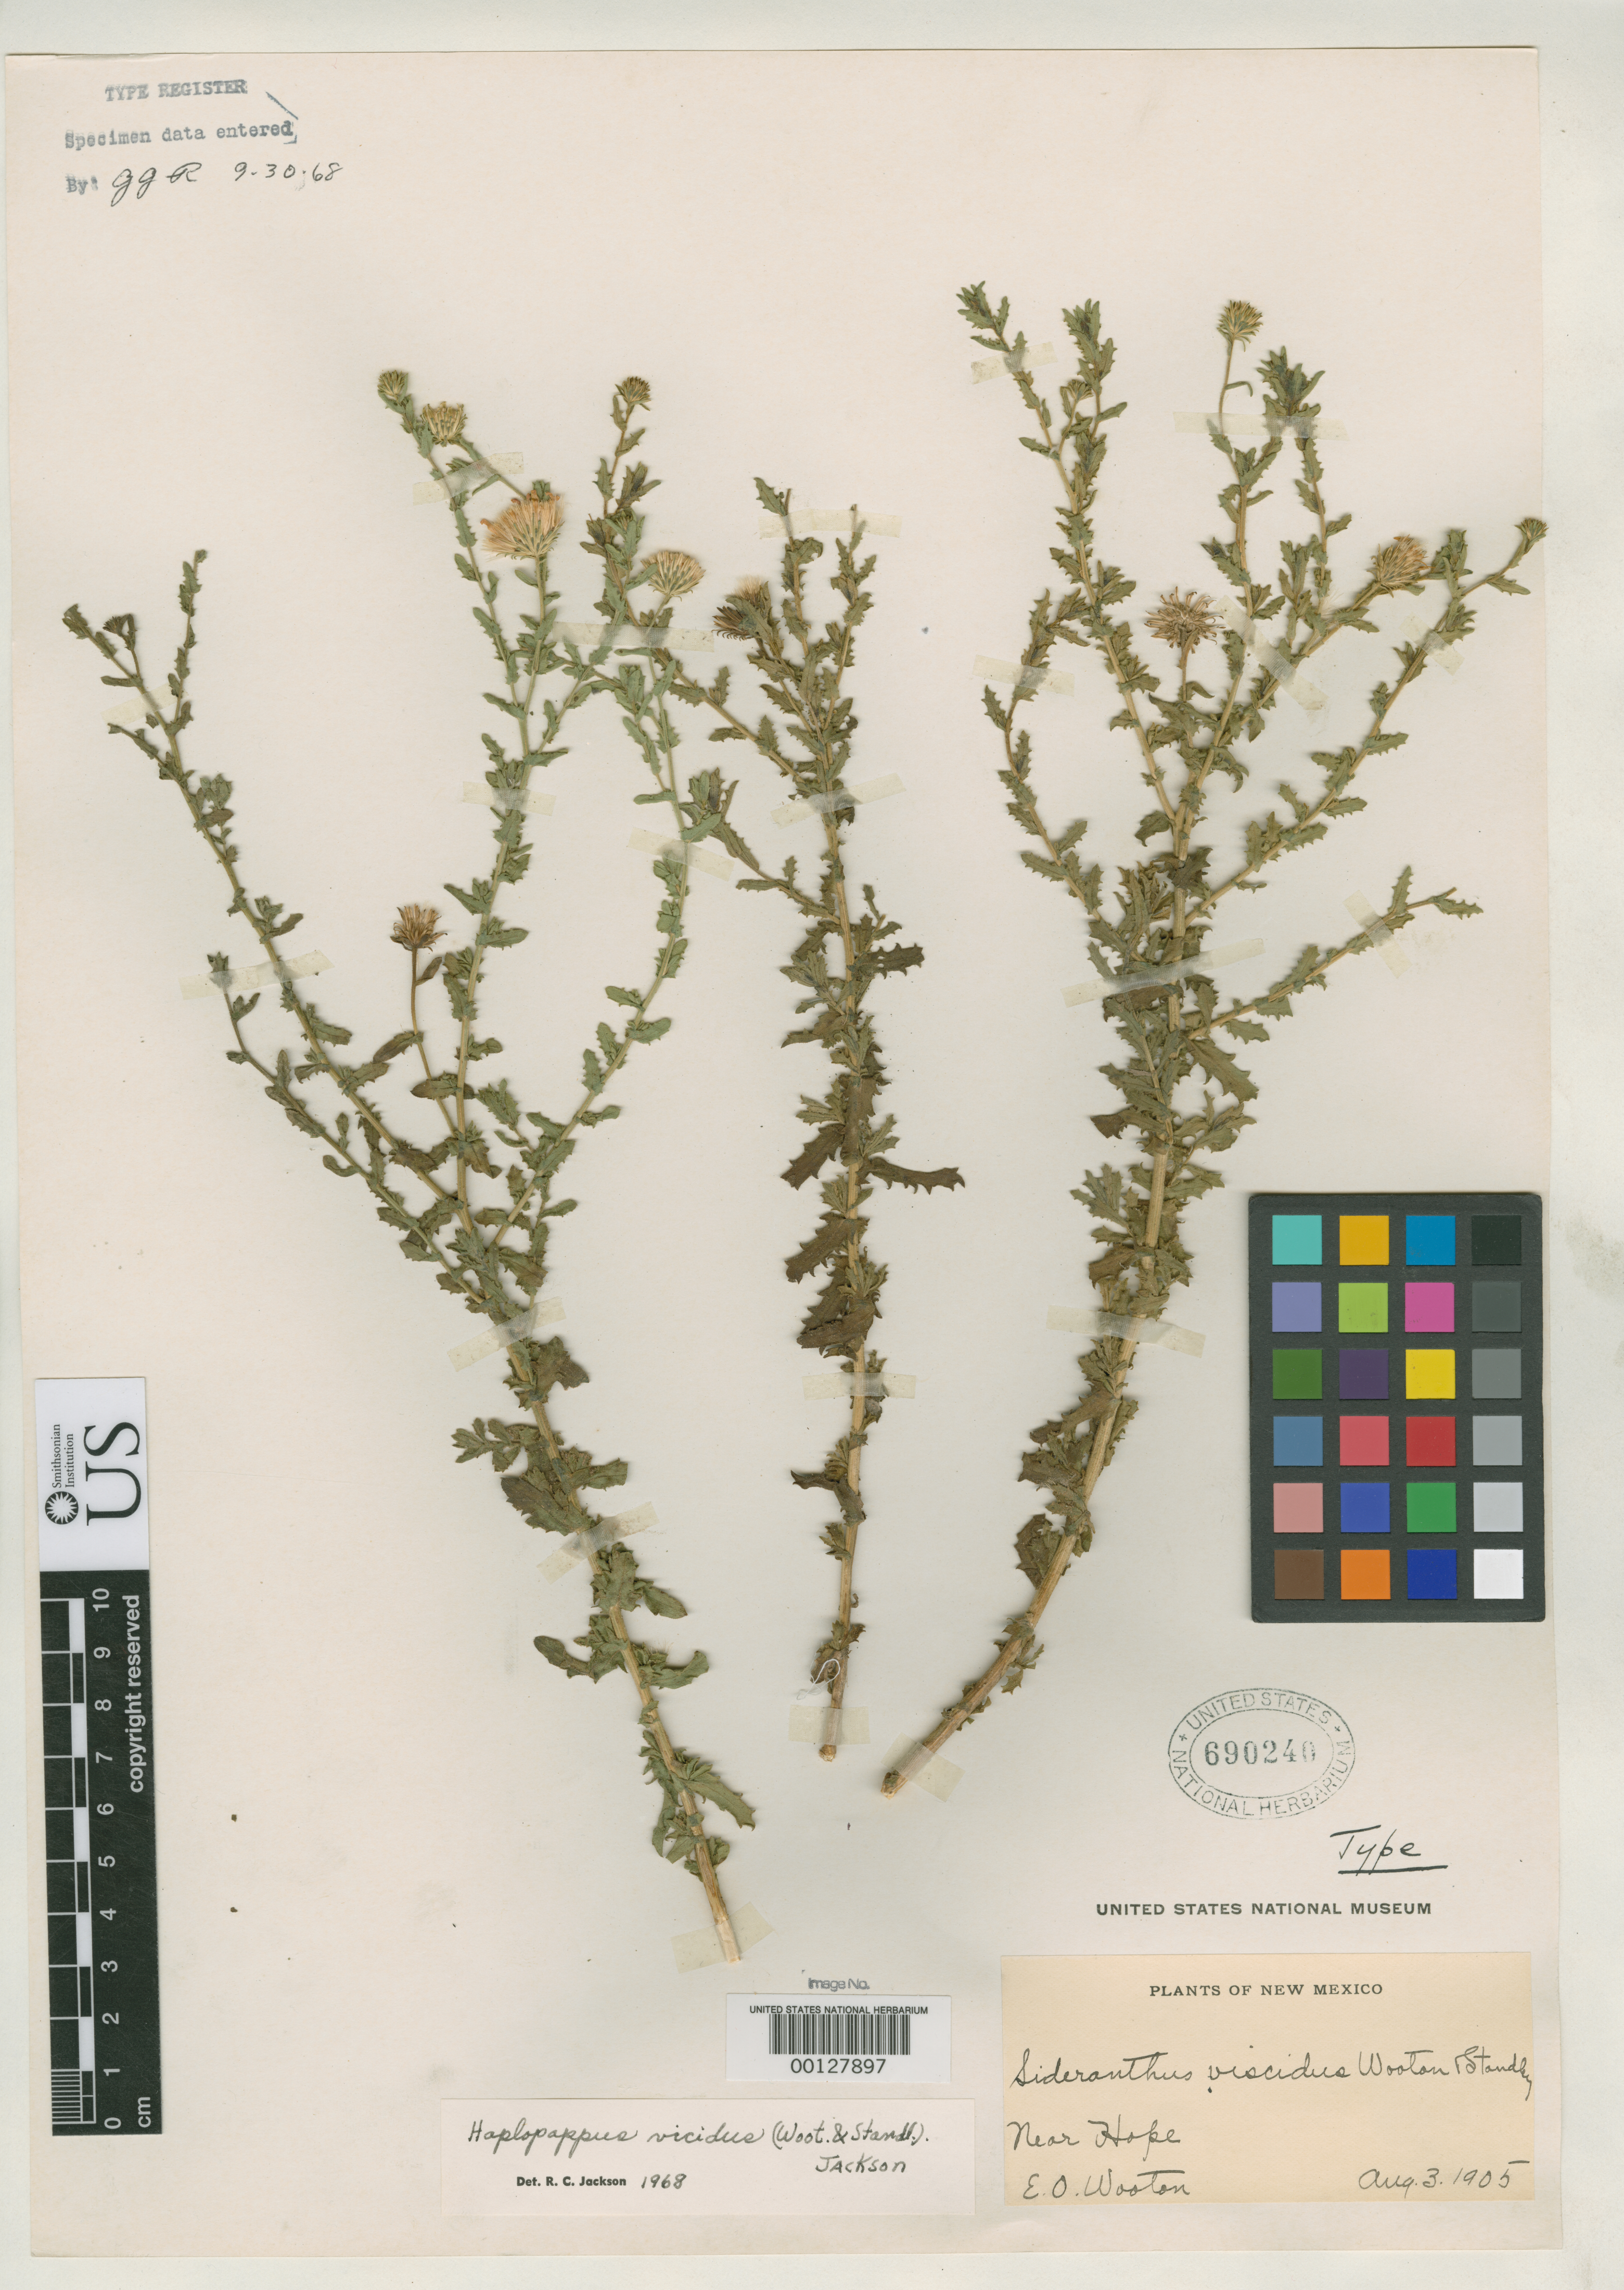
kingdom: Plantae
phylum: Tracheophyta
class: Magnoliopsida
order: Asterales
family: Asteraceae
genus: Sideranthus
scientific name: Sideranthus viscidus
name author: Wooton & Standl.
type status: Holotype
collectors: E. O. Wooton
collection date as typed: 03 Aug 1905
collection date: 1905-08-03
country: United States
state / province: New Mexico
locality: Near Hope.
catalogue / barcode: US 690240